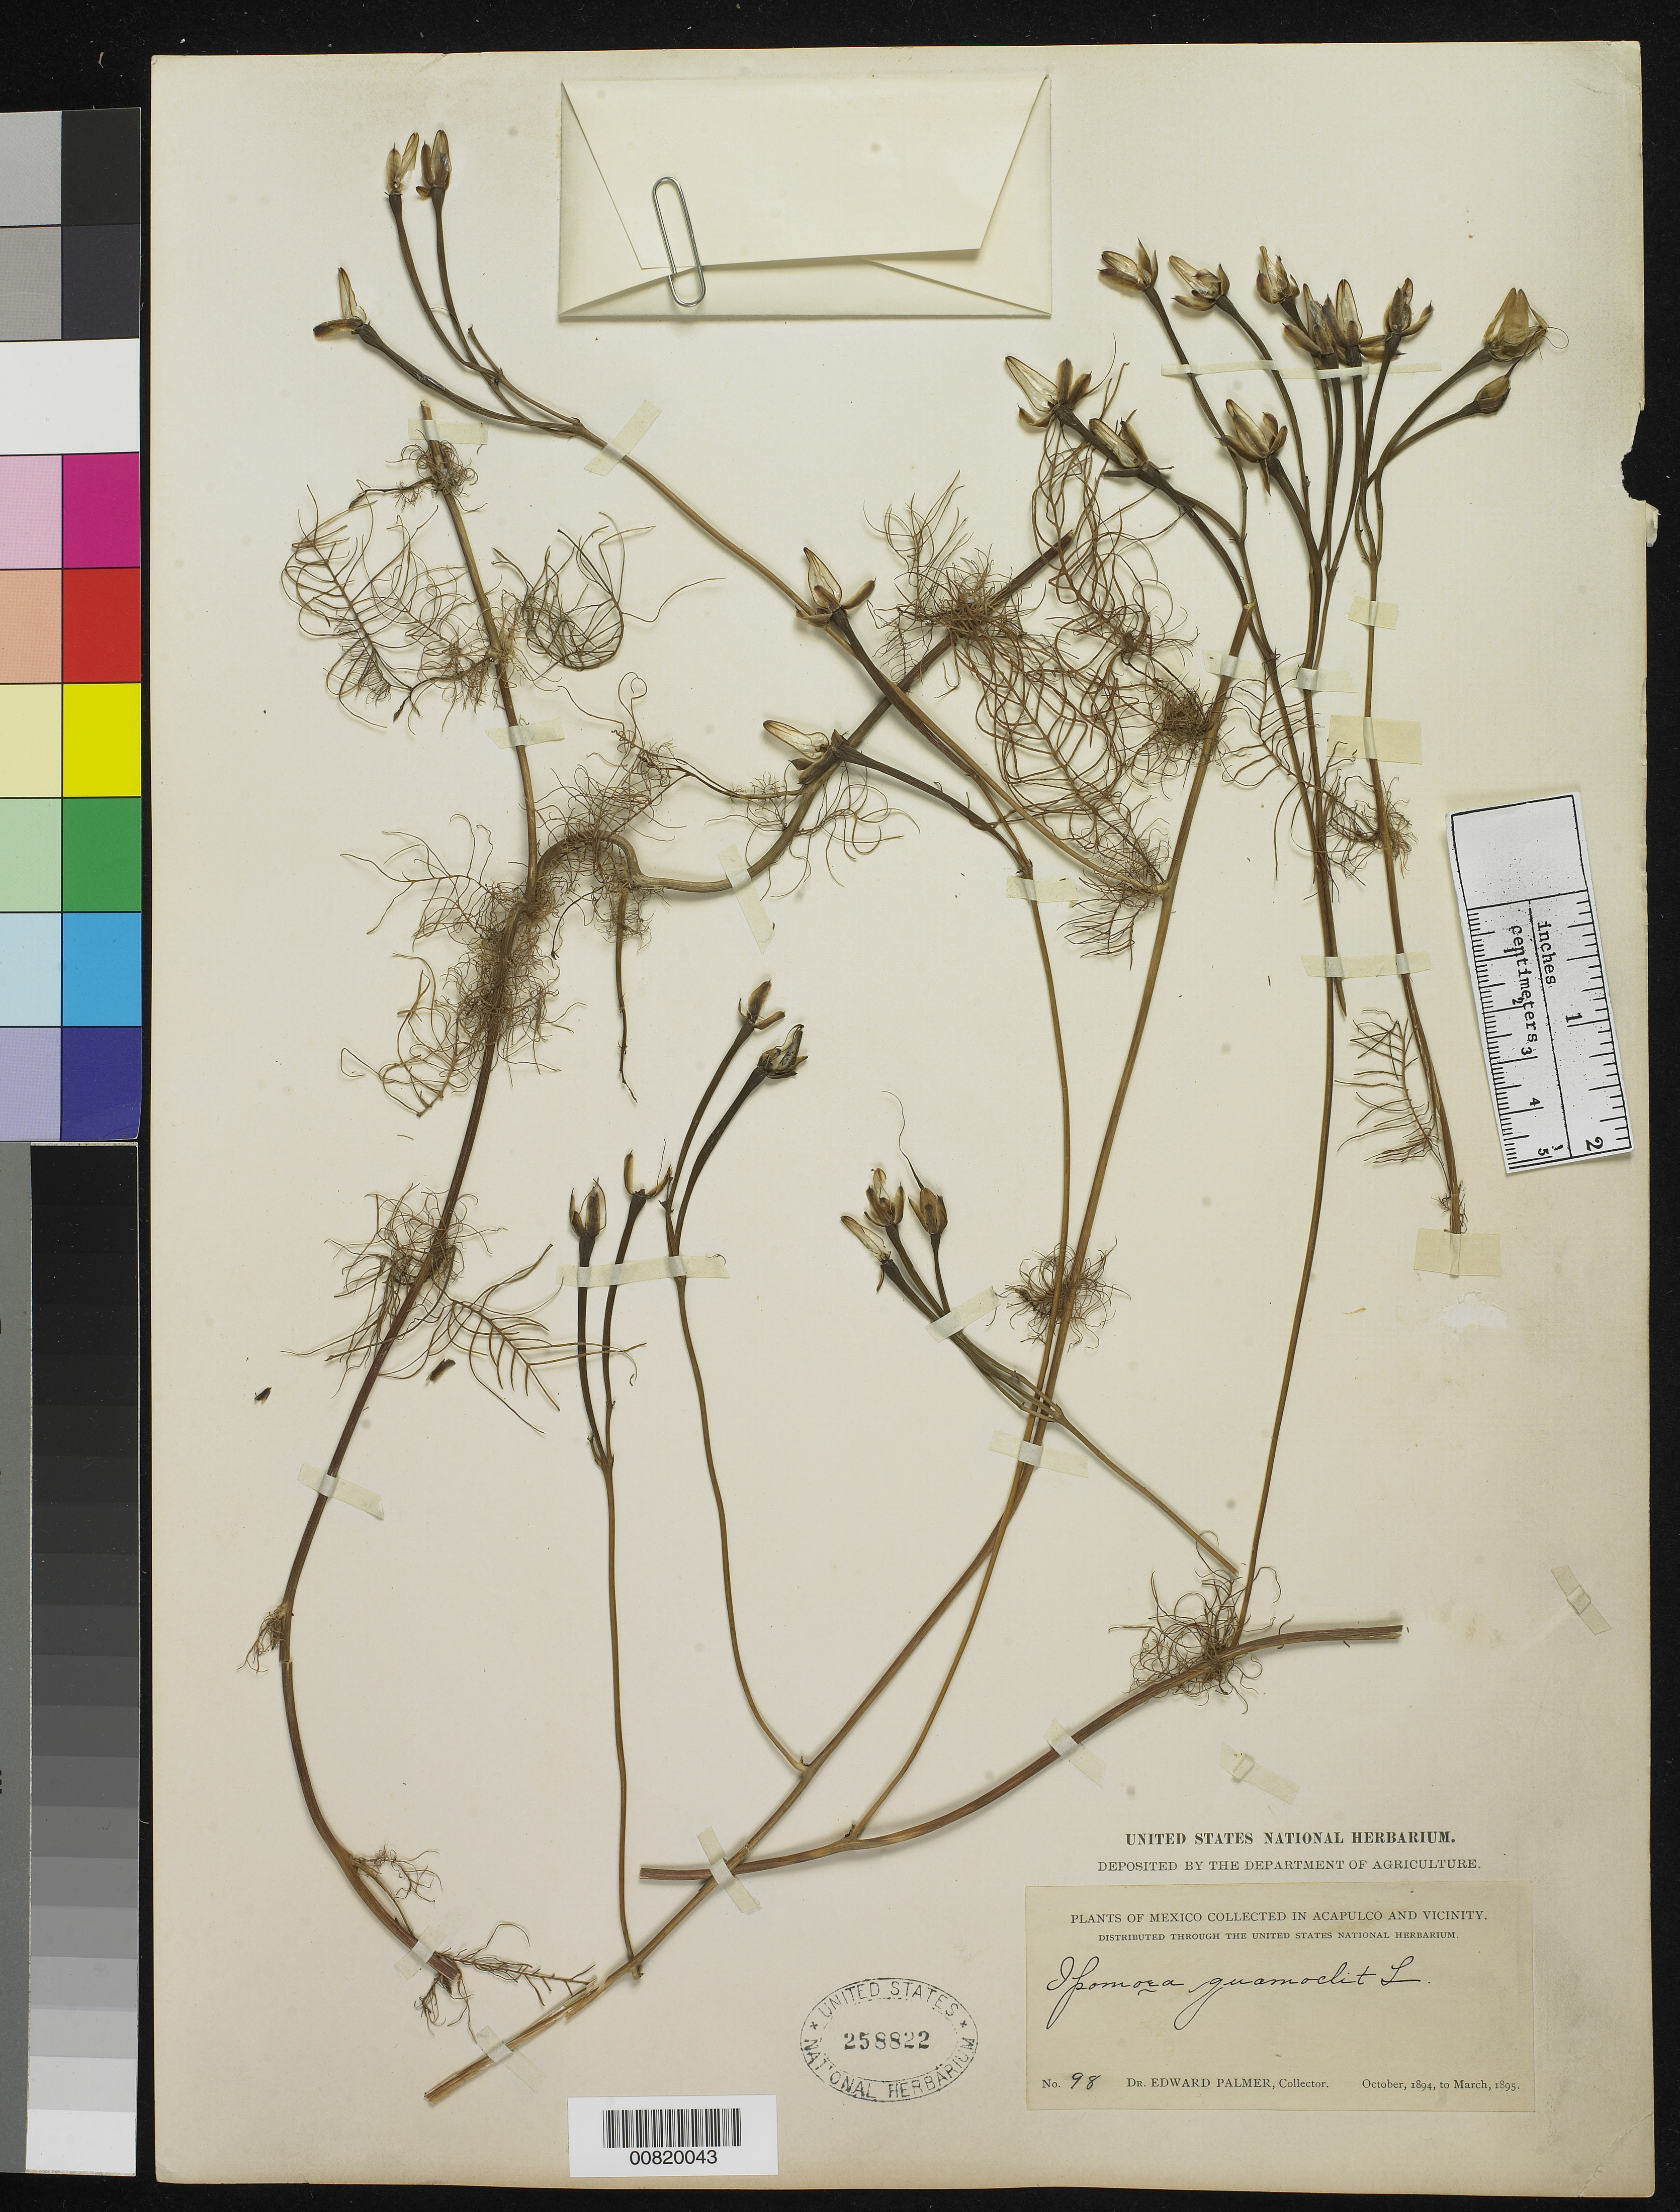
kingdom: Plantae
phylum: Tracheophyta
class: Magnoliopsida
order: Solanales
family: Convolvulaceae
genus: Ipomoea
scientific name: Ipomoea quamoclit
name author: L.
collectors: E. Palmer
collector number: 98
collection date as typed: Oct 1894 to -- Mar 1895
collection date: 1894-10/1895-03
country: Mexico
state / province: Guerrero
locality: Acapulco, Guerrero and vicinity.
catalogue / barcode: US 258822